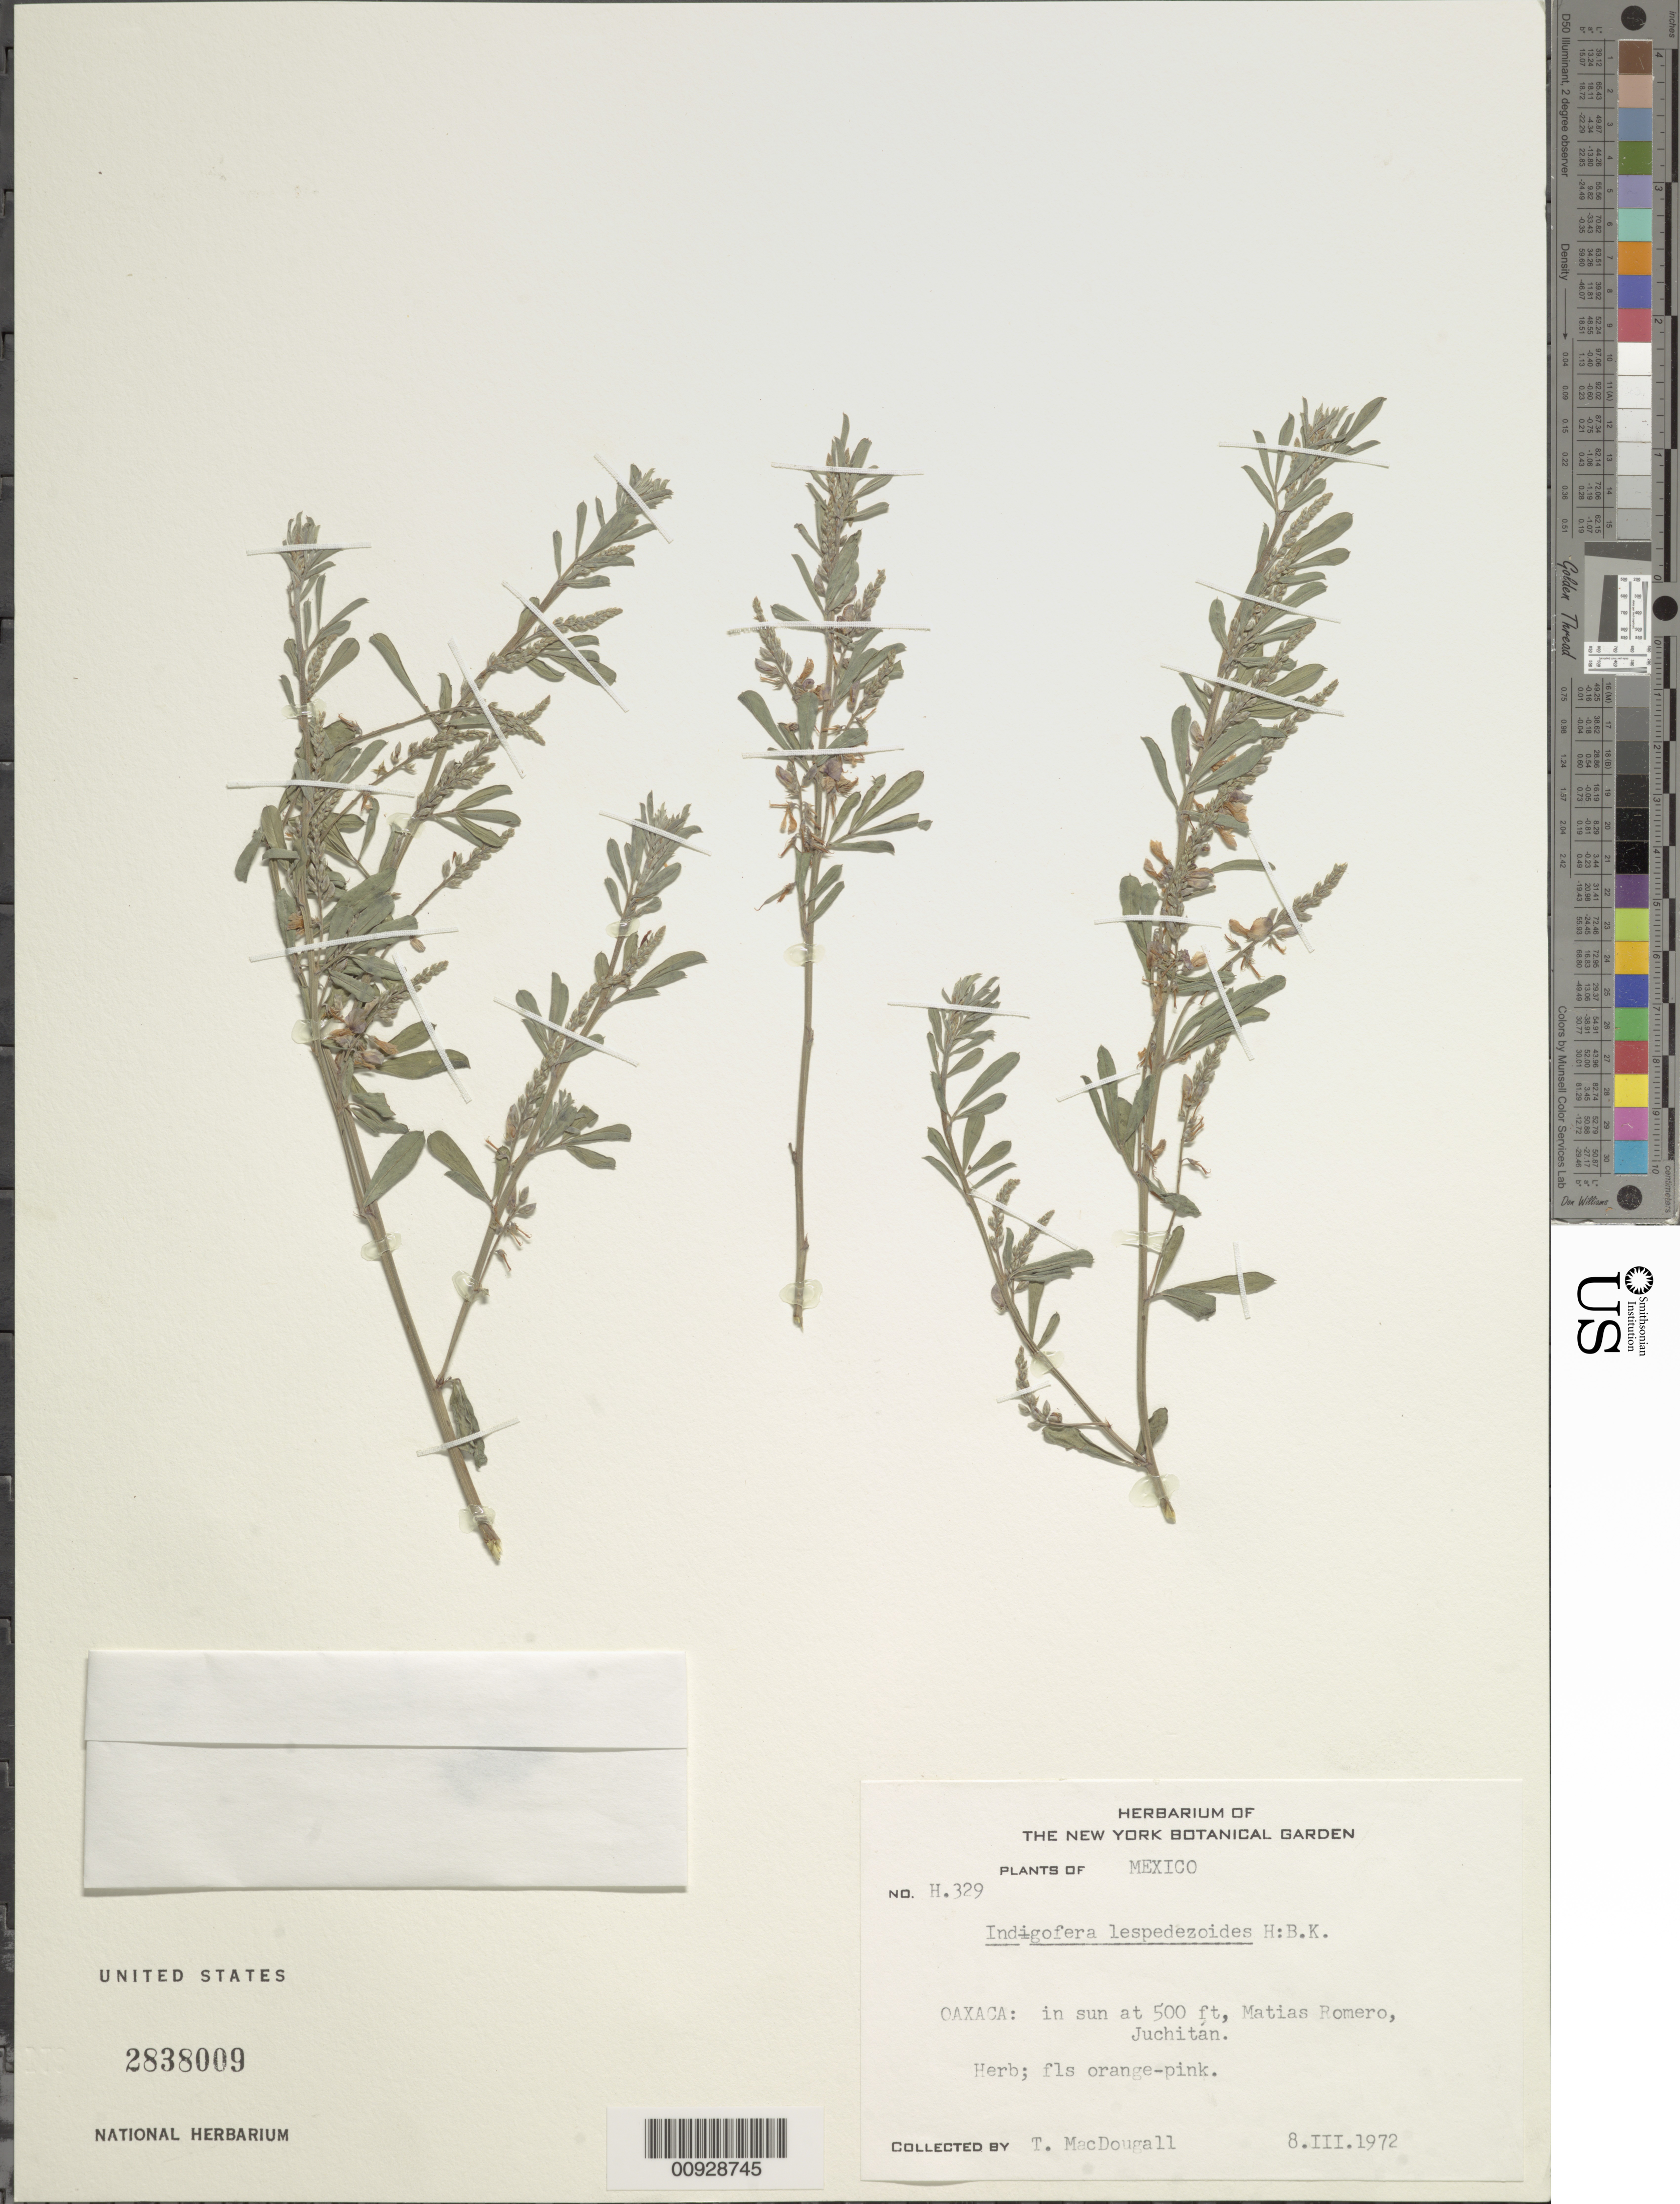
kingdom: Plantae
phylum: Tracheophyta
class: Magnoliopsida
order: Fabales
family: Fabaceae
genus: Indigofera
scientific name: Indigofera lespedezioides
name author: Kunth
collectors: T. Macdougall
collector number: H.329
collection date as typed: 08 Mar 1972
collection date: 1972-03-08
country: Mexico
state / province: Oaxaca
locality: Matias Romero, Juchitán.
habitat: In sun.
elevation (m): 152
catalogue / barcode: US 2838009